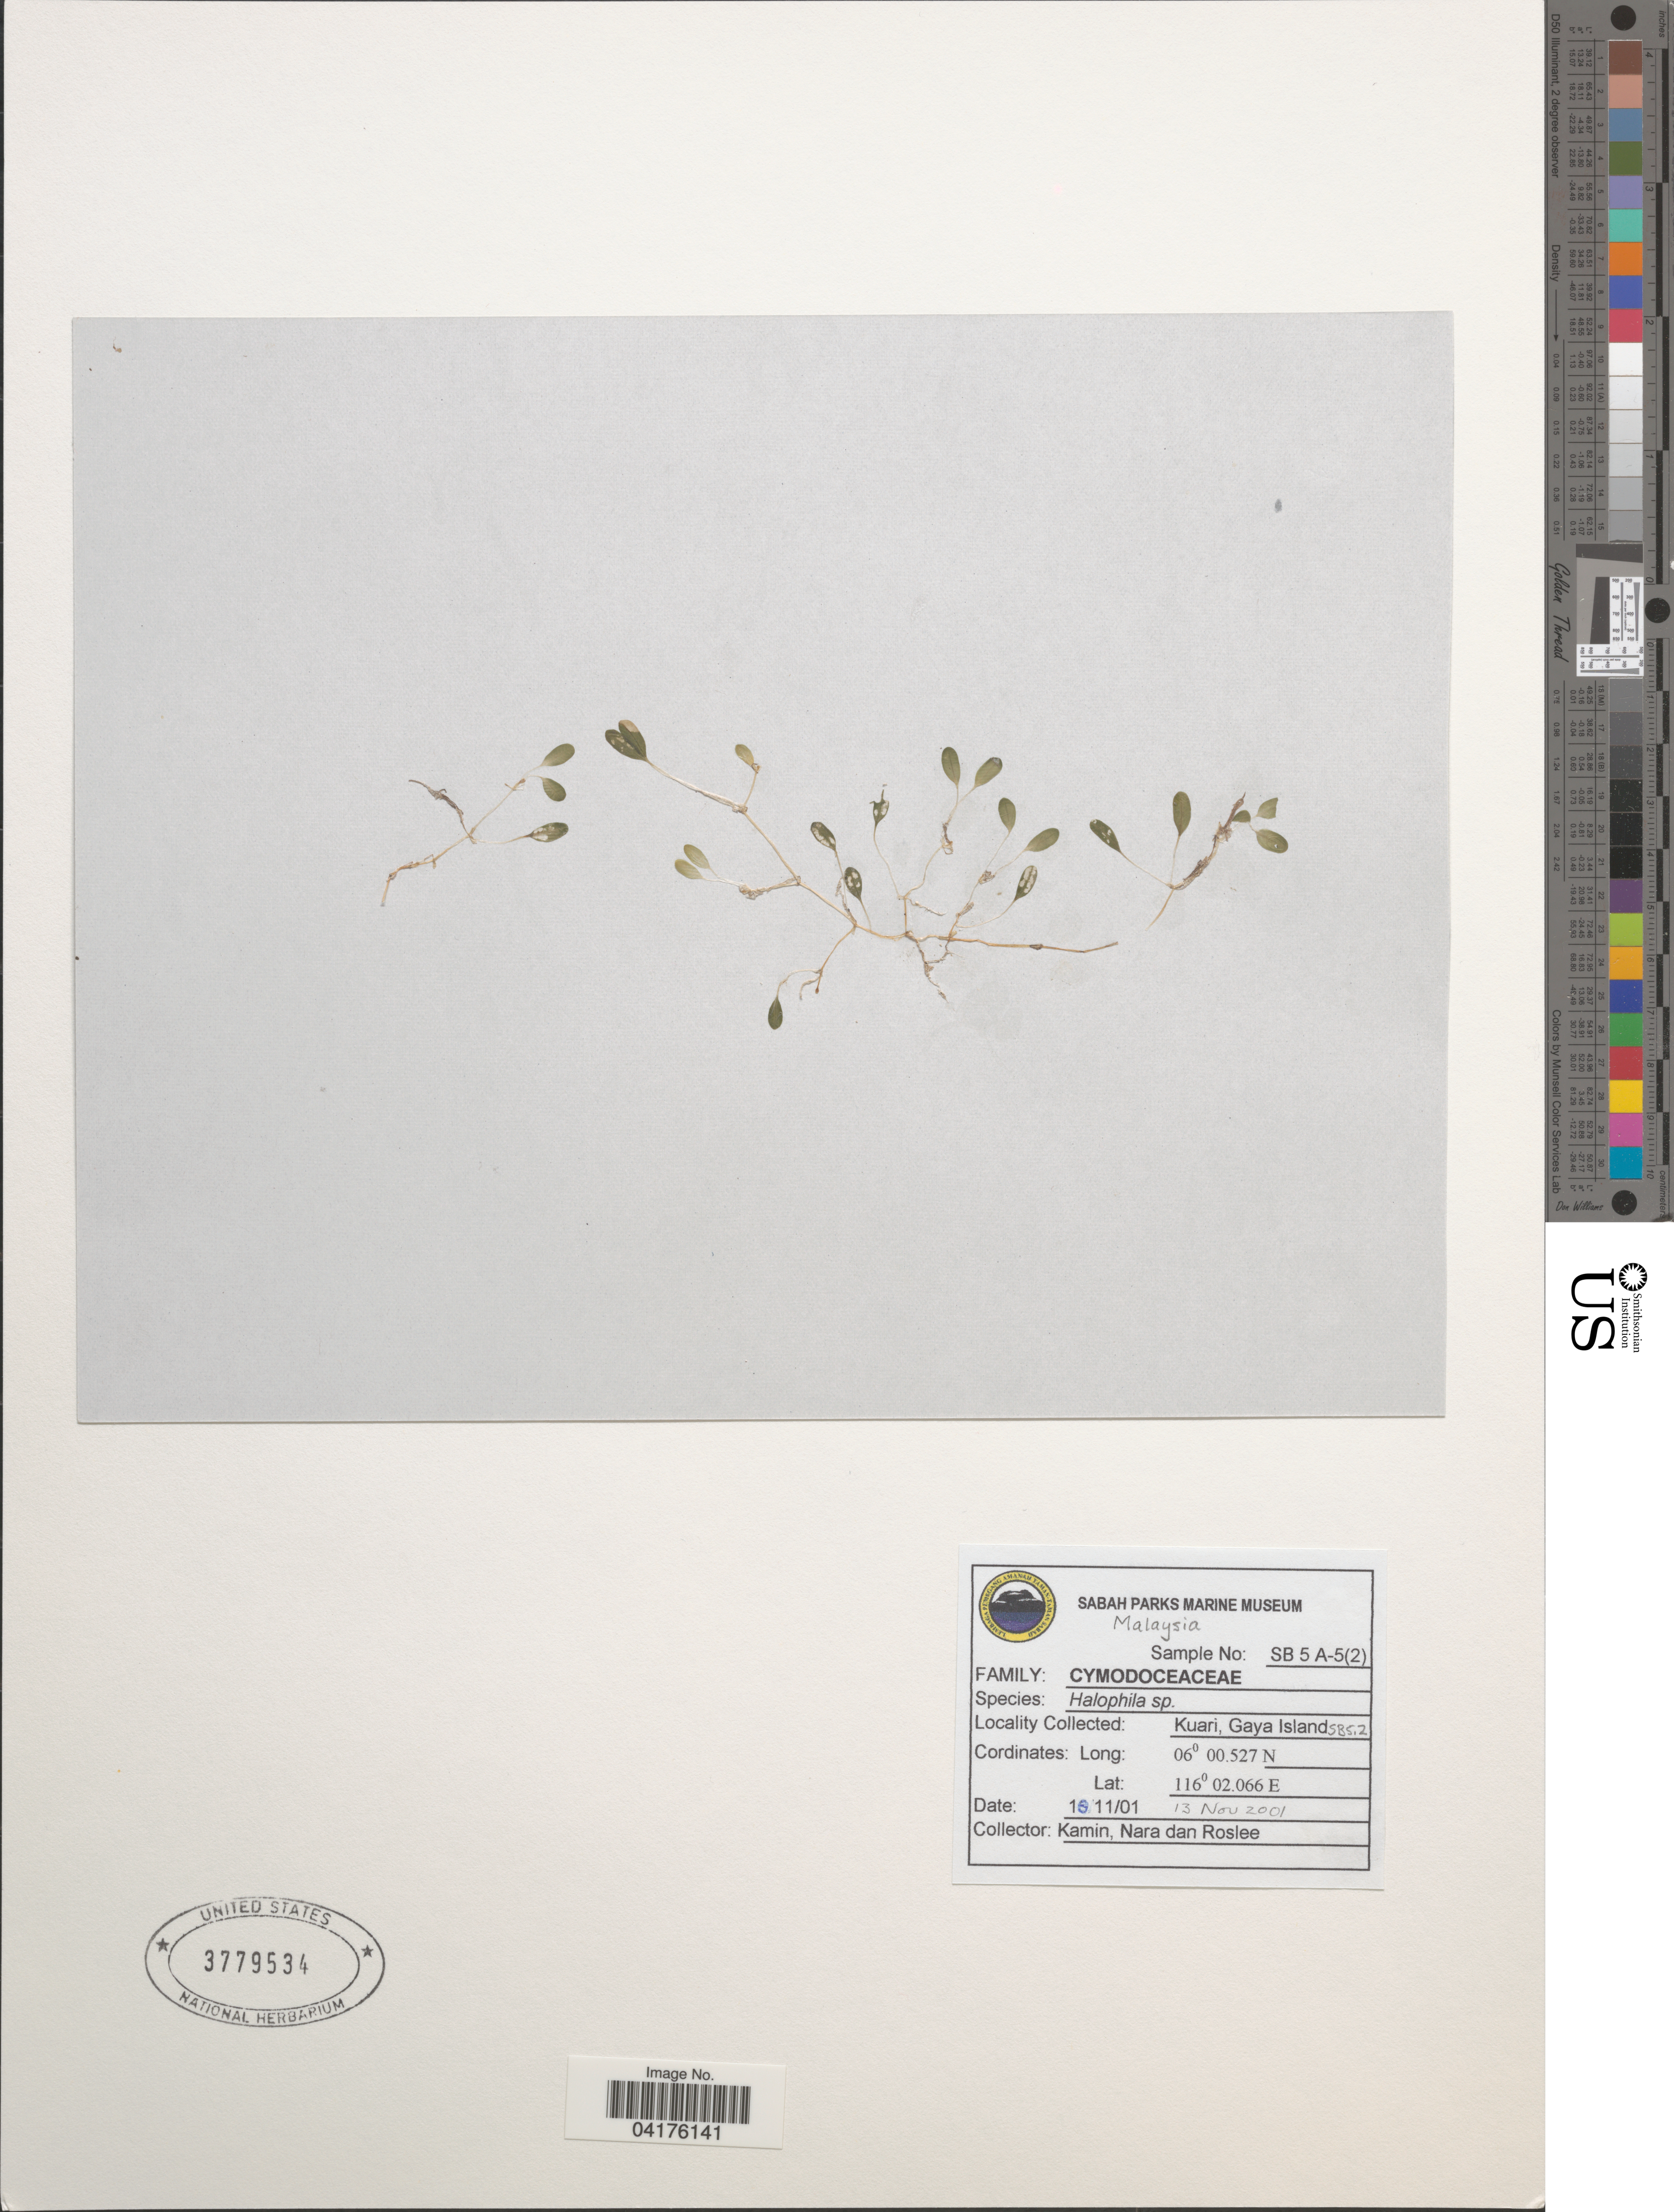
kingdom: Plantae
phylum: Tracheophyta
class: Liliopsida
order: Alismatales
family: Hydrocharitaceae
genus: Halophila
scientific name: Halophila ovalis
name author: (R. Br.) Hook. f.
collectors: N. Kamin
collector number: SB5A-5(2)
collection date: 2001-11-13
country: Malaysia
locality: Kuari, Gaya Island SB5.2.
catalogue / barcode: US 3779534